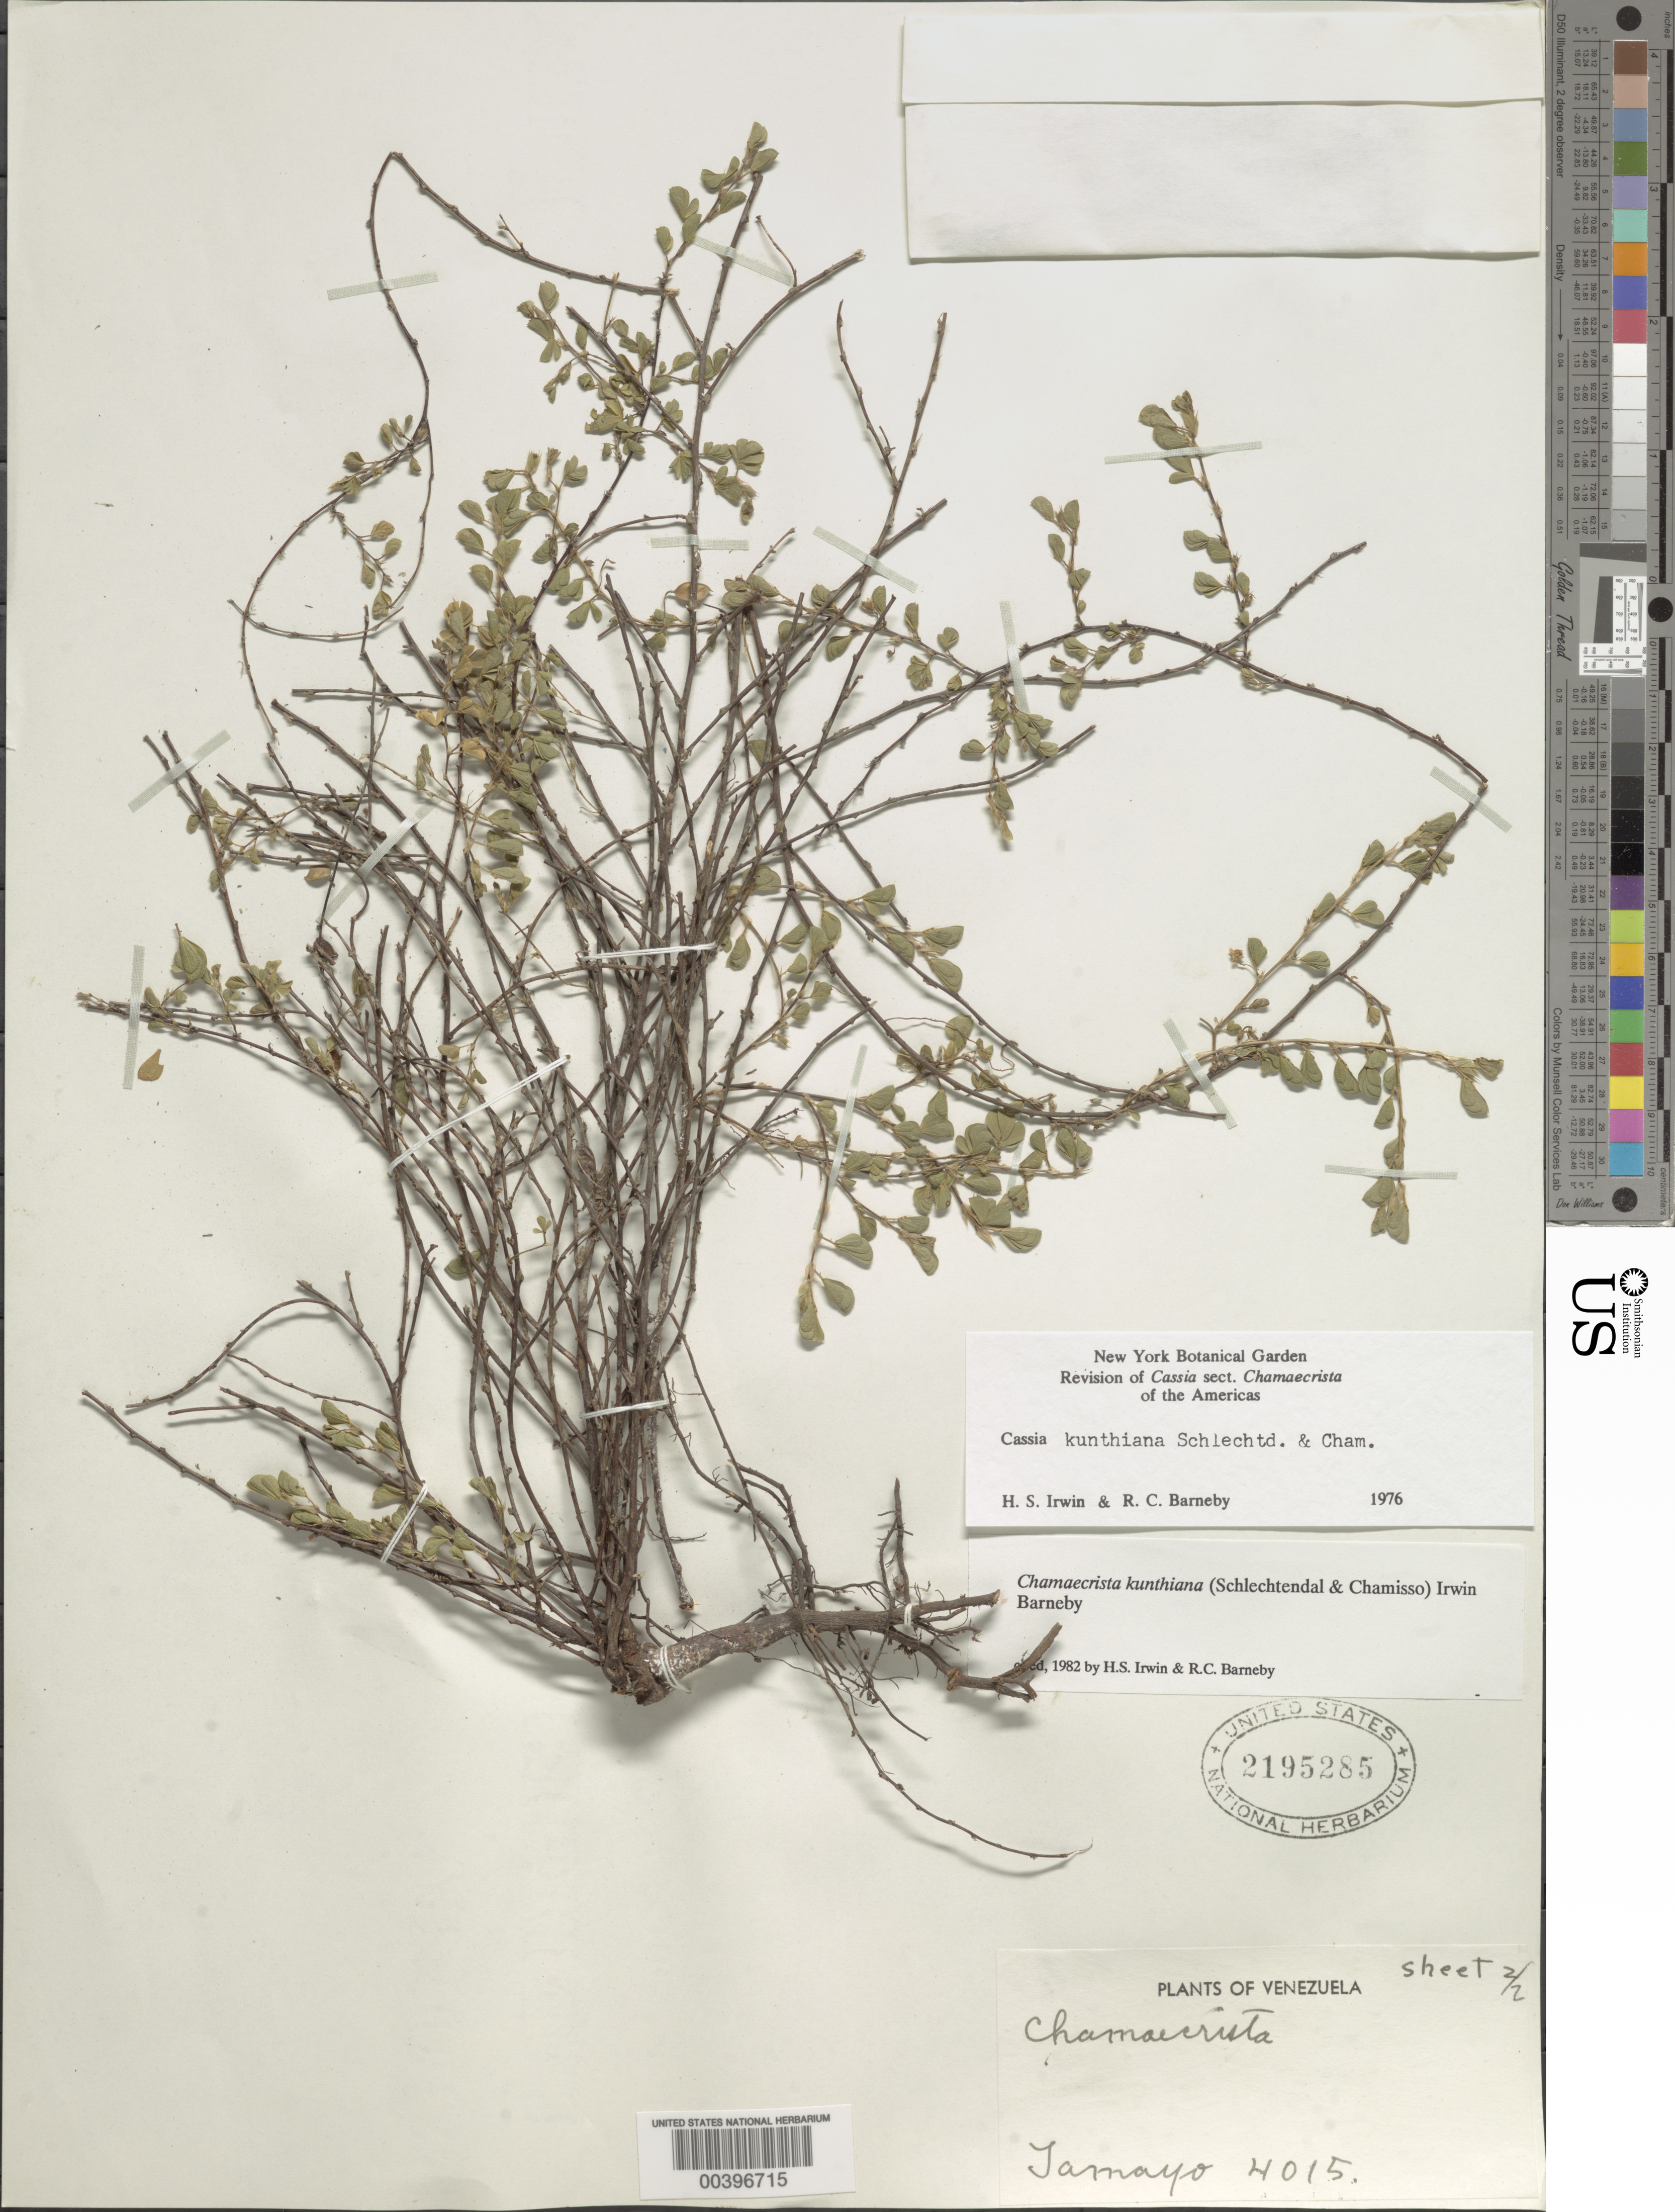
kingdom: Plantae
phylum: Tracheophyta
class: Magnoliopsida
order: Fabales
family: Fabaceae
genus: Chamaecrista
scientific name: Chamaecrista kunthiana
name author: (Schltdl. & Cham.) H.S. Irwin & Barneby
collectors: F. Tamayo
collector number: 4015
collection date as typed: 03 May 1955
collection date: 1955-05-03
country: Venezuela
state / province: Guárico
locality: Parmana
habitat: Crece junto a las casas, en las majadas y en las sabanas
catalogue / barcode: US 2195285